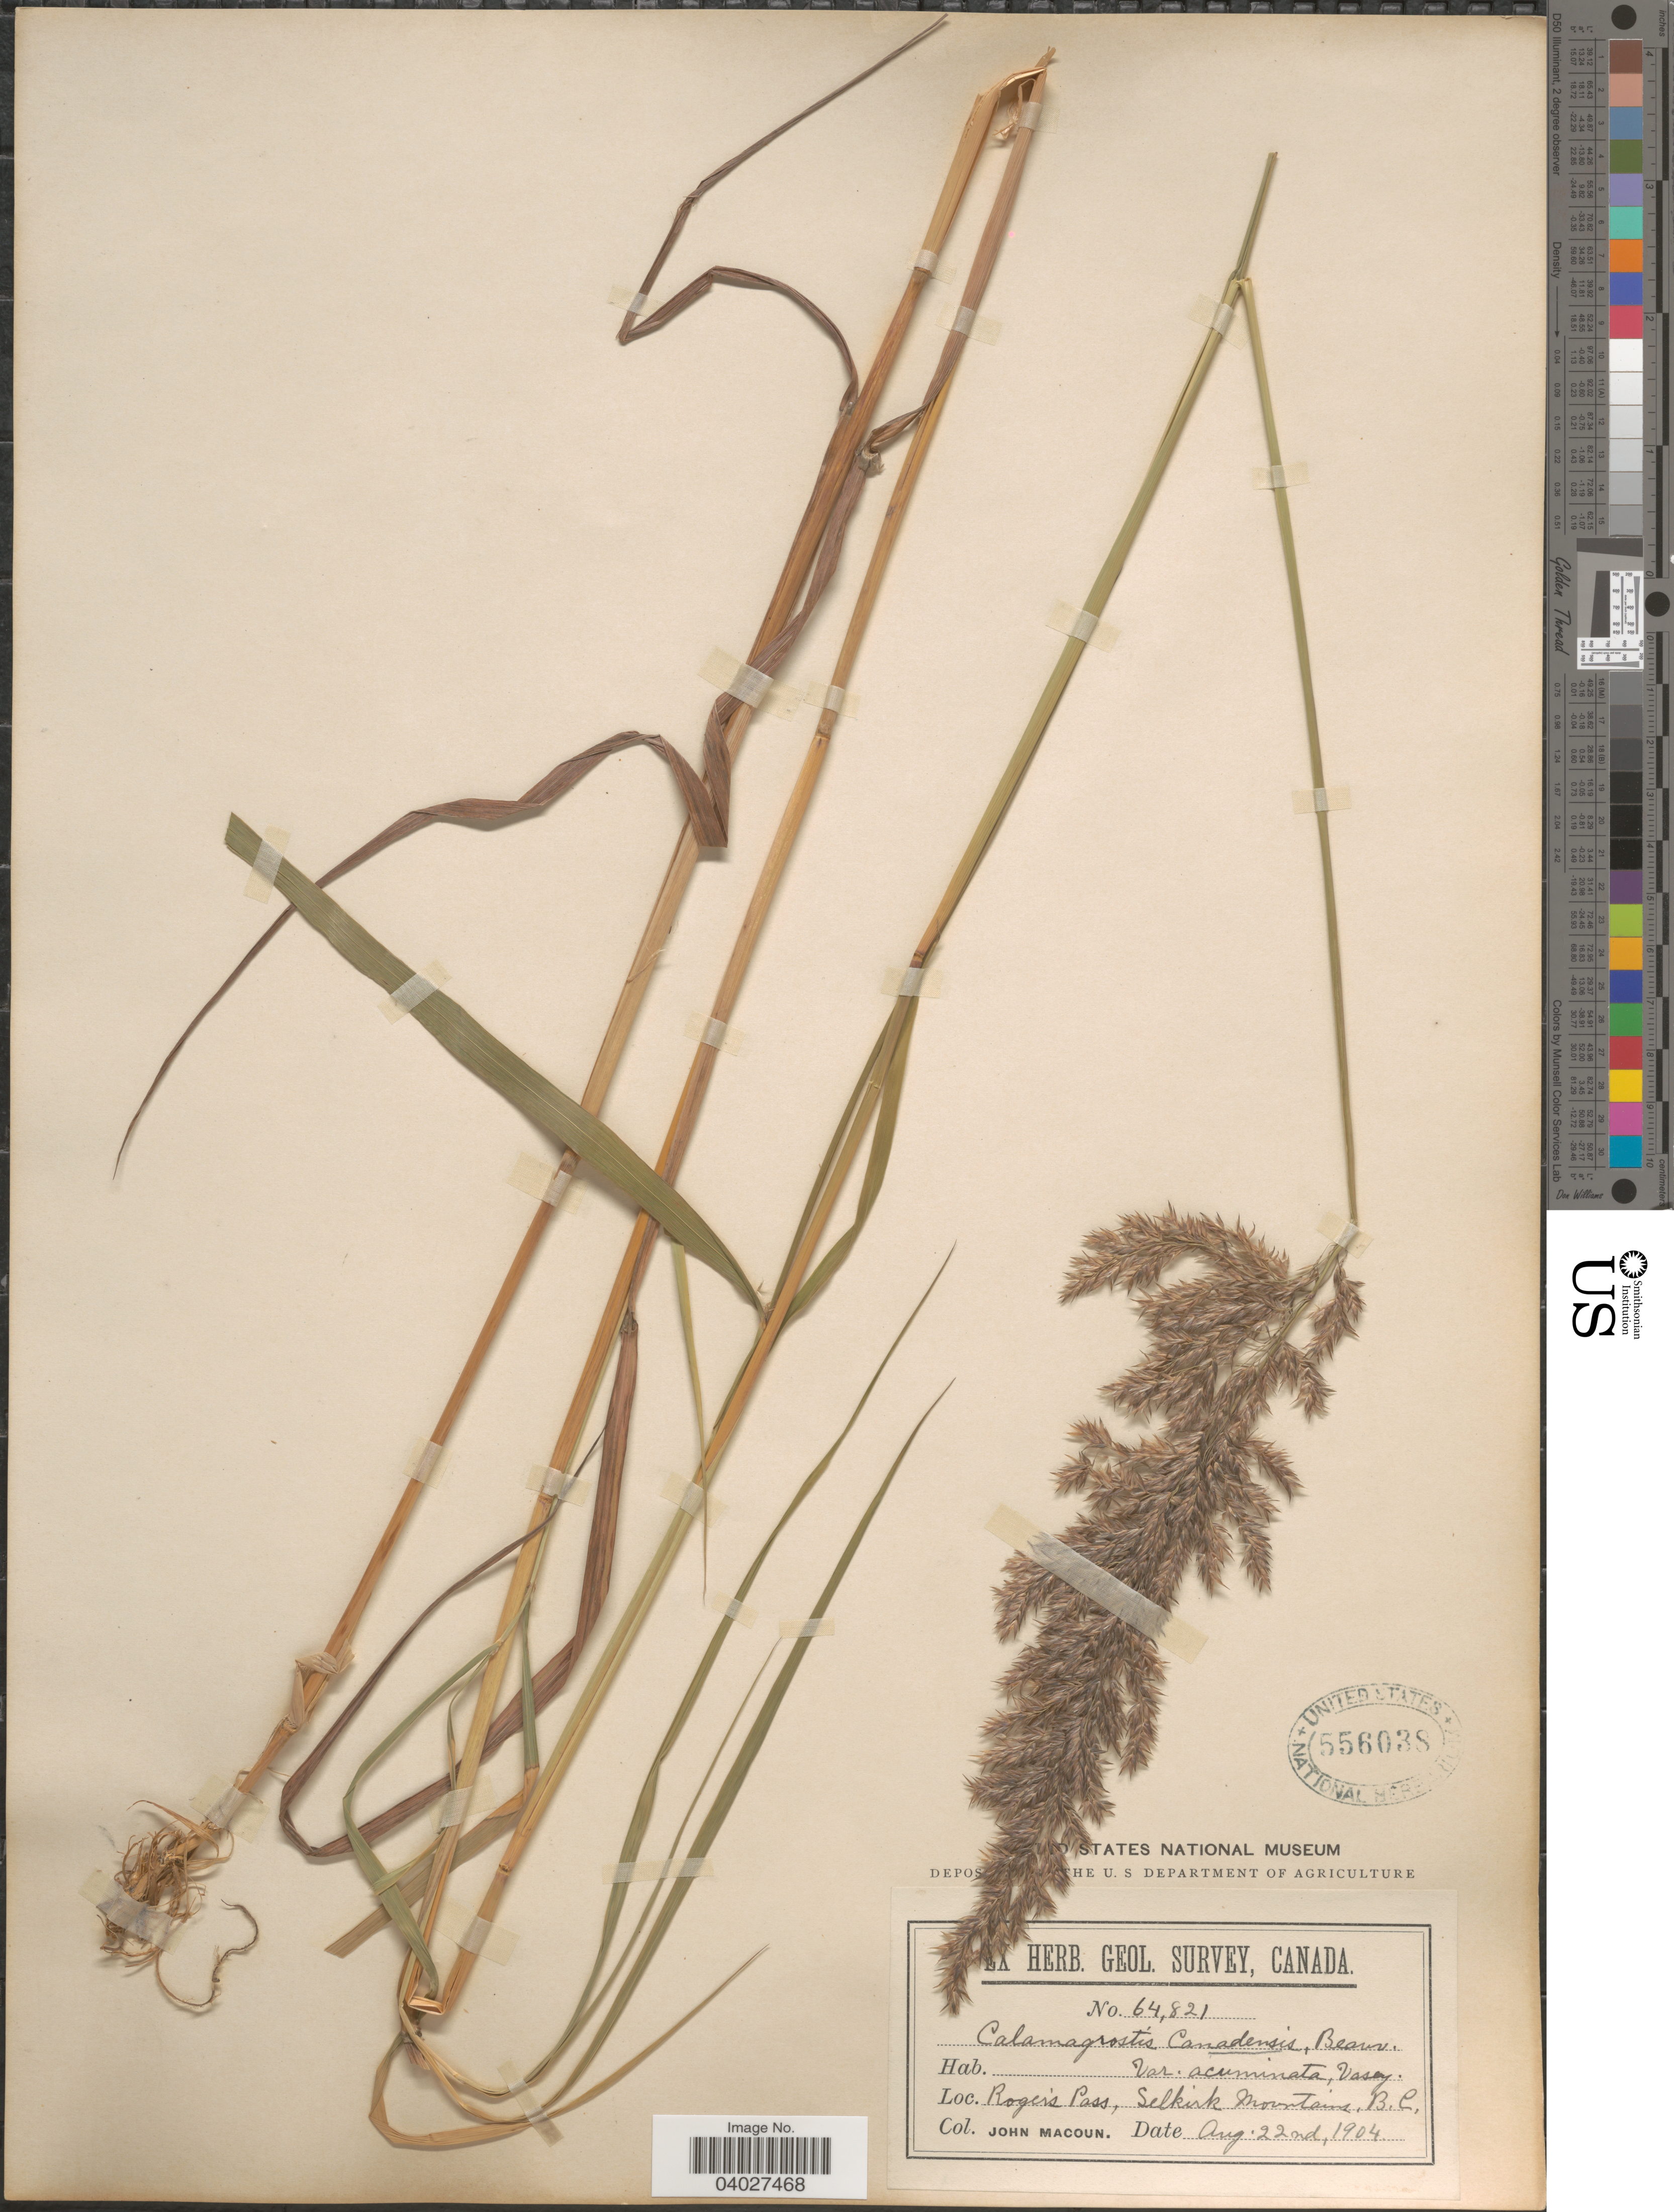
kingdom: Plantae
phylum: Tracheophyta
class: Liliopsida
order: Poales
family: Poaceae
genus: Calamagrostis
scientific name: Calamagrostis canadensis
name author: (Michx.) P. Beauv.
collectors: J. Macoun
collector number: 64821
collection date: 1904-08-22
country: Canada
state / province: British Columbia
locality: Roger's Pass, Selkirk Mountains.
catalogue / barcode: US 556038